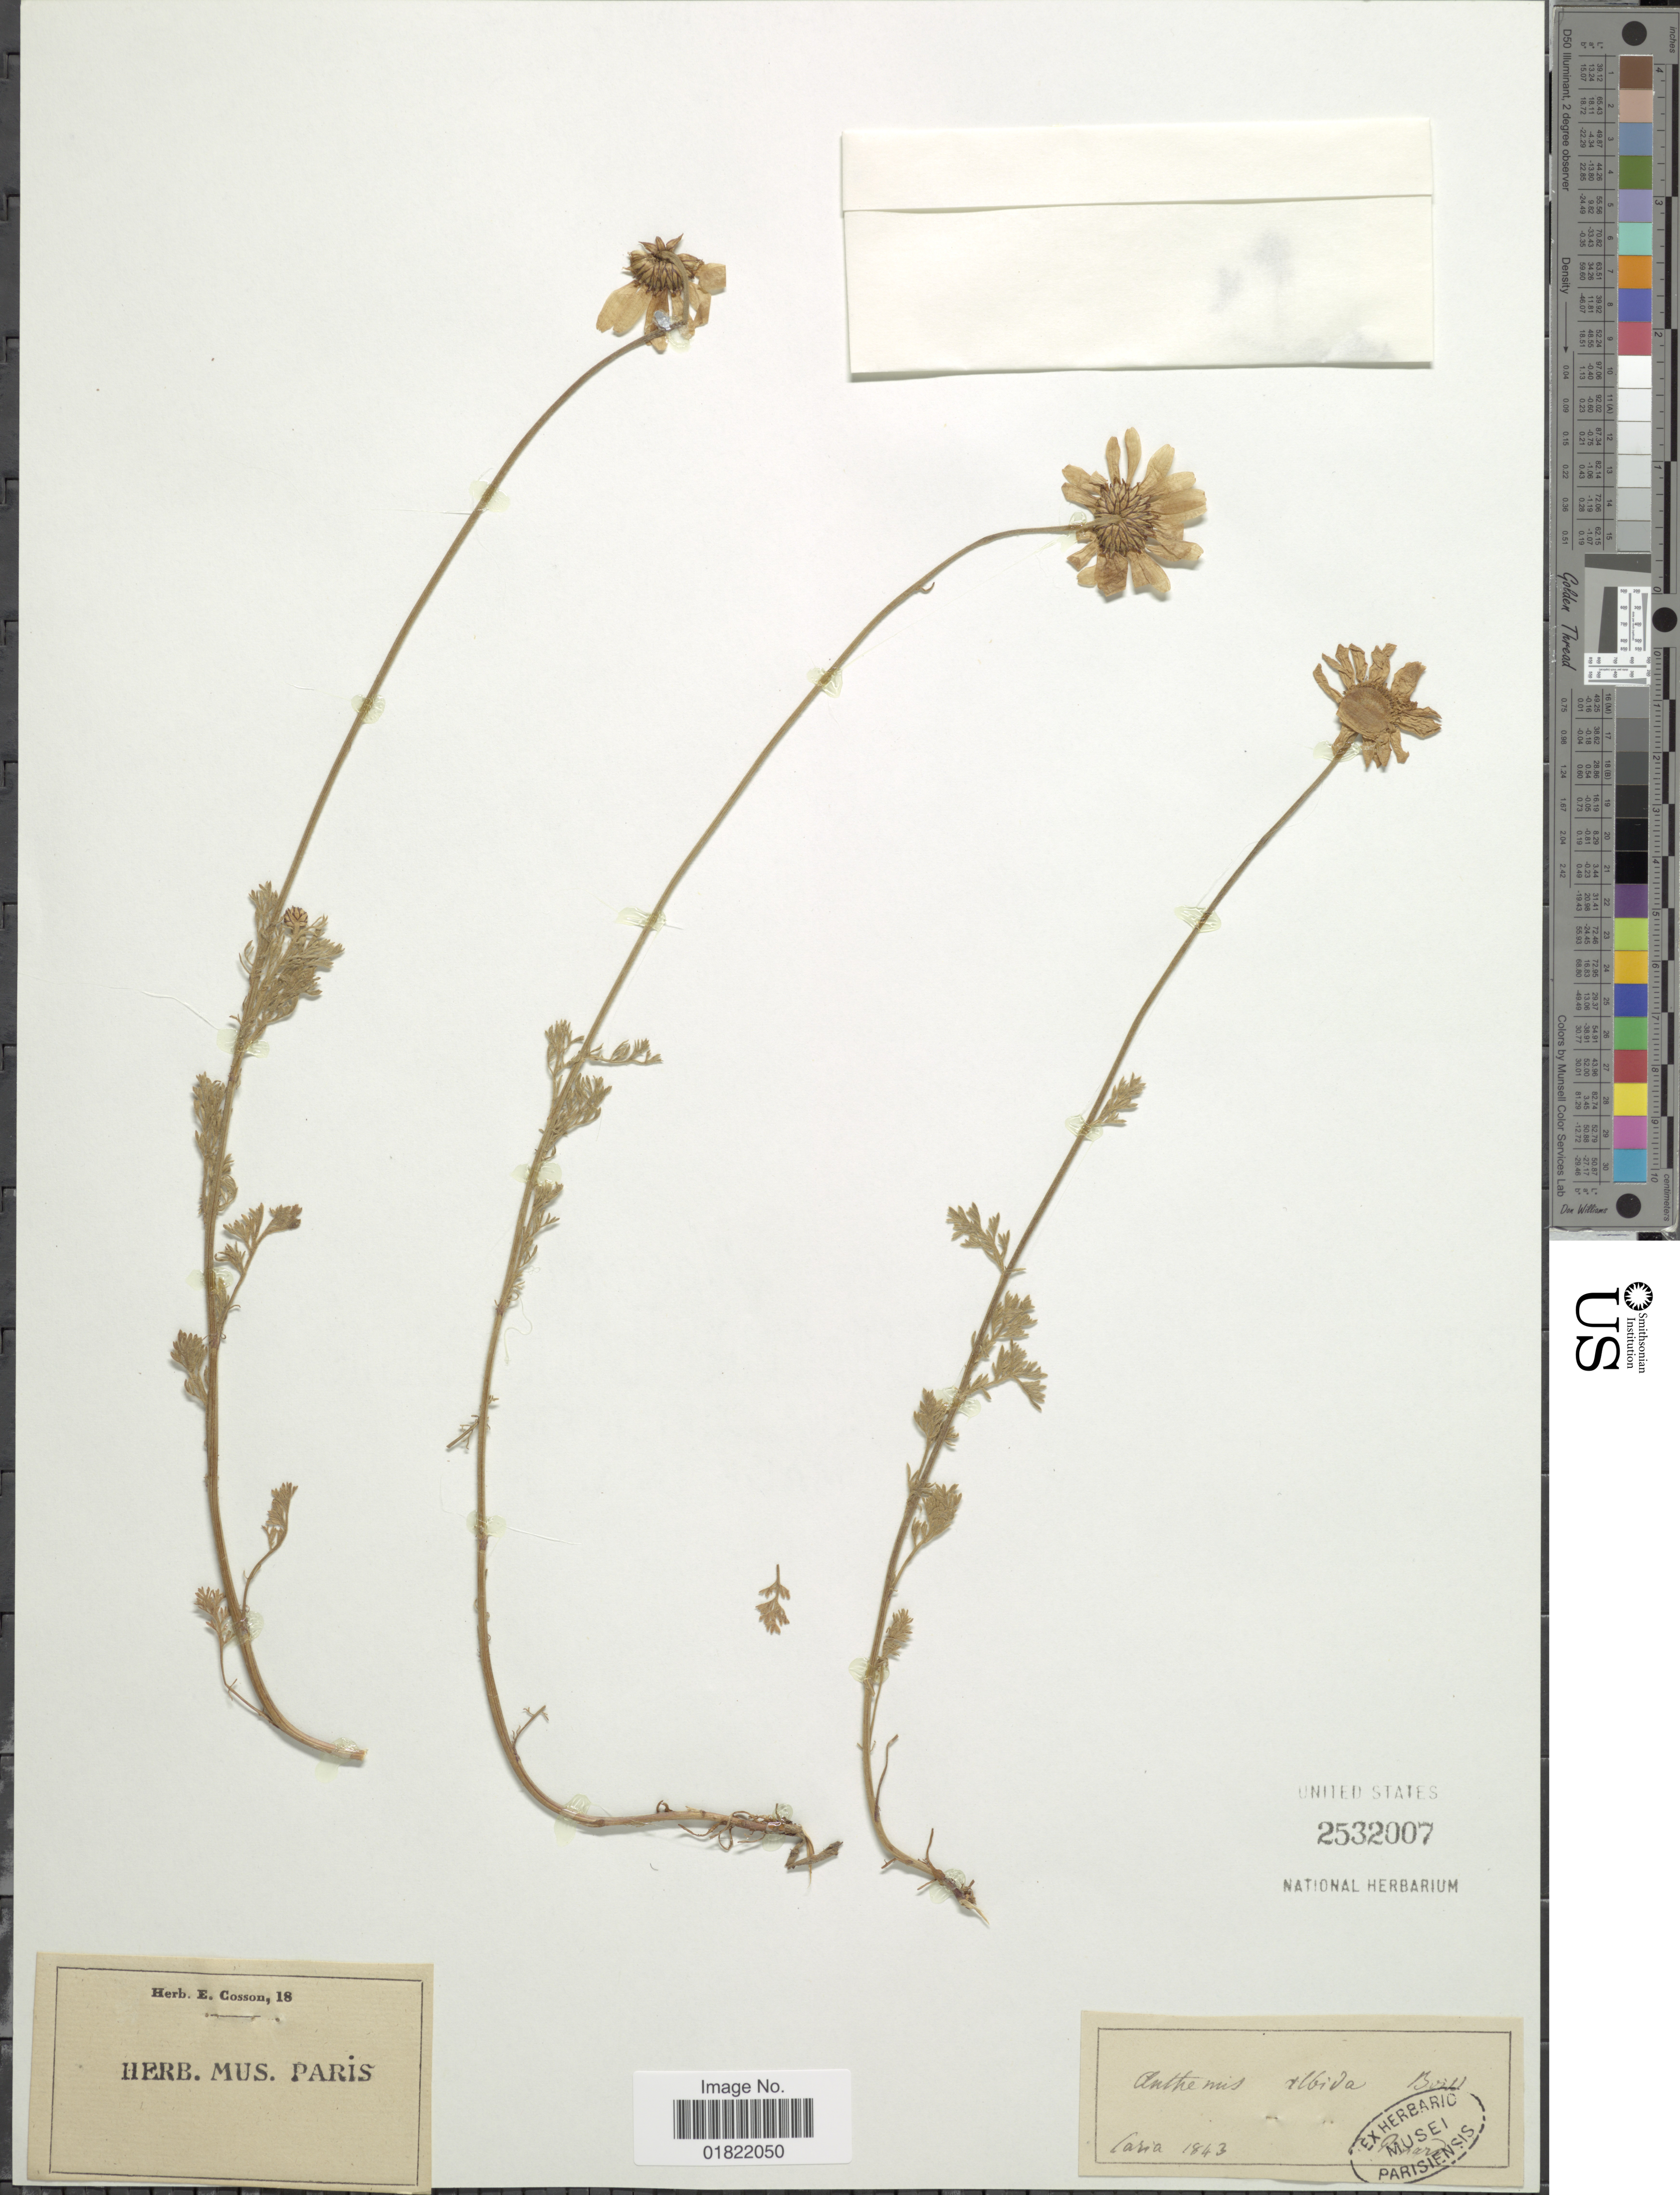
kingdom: Plantae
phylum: Tracheophyta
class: Magnoliopsida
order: Asterales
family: Asteraceae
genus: Anthemis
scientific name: Anthemis alfida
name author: Boiss.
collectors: ex herb. E. Cosson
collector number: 18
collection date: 1843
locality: Caria [interpreted]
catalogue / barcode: US 2532007